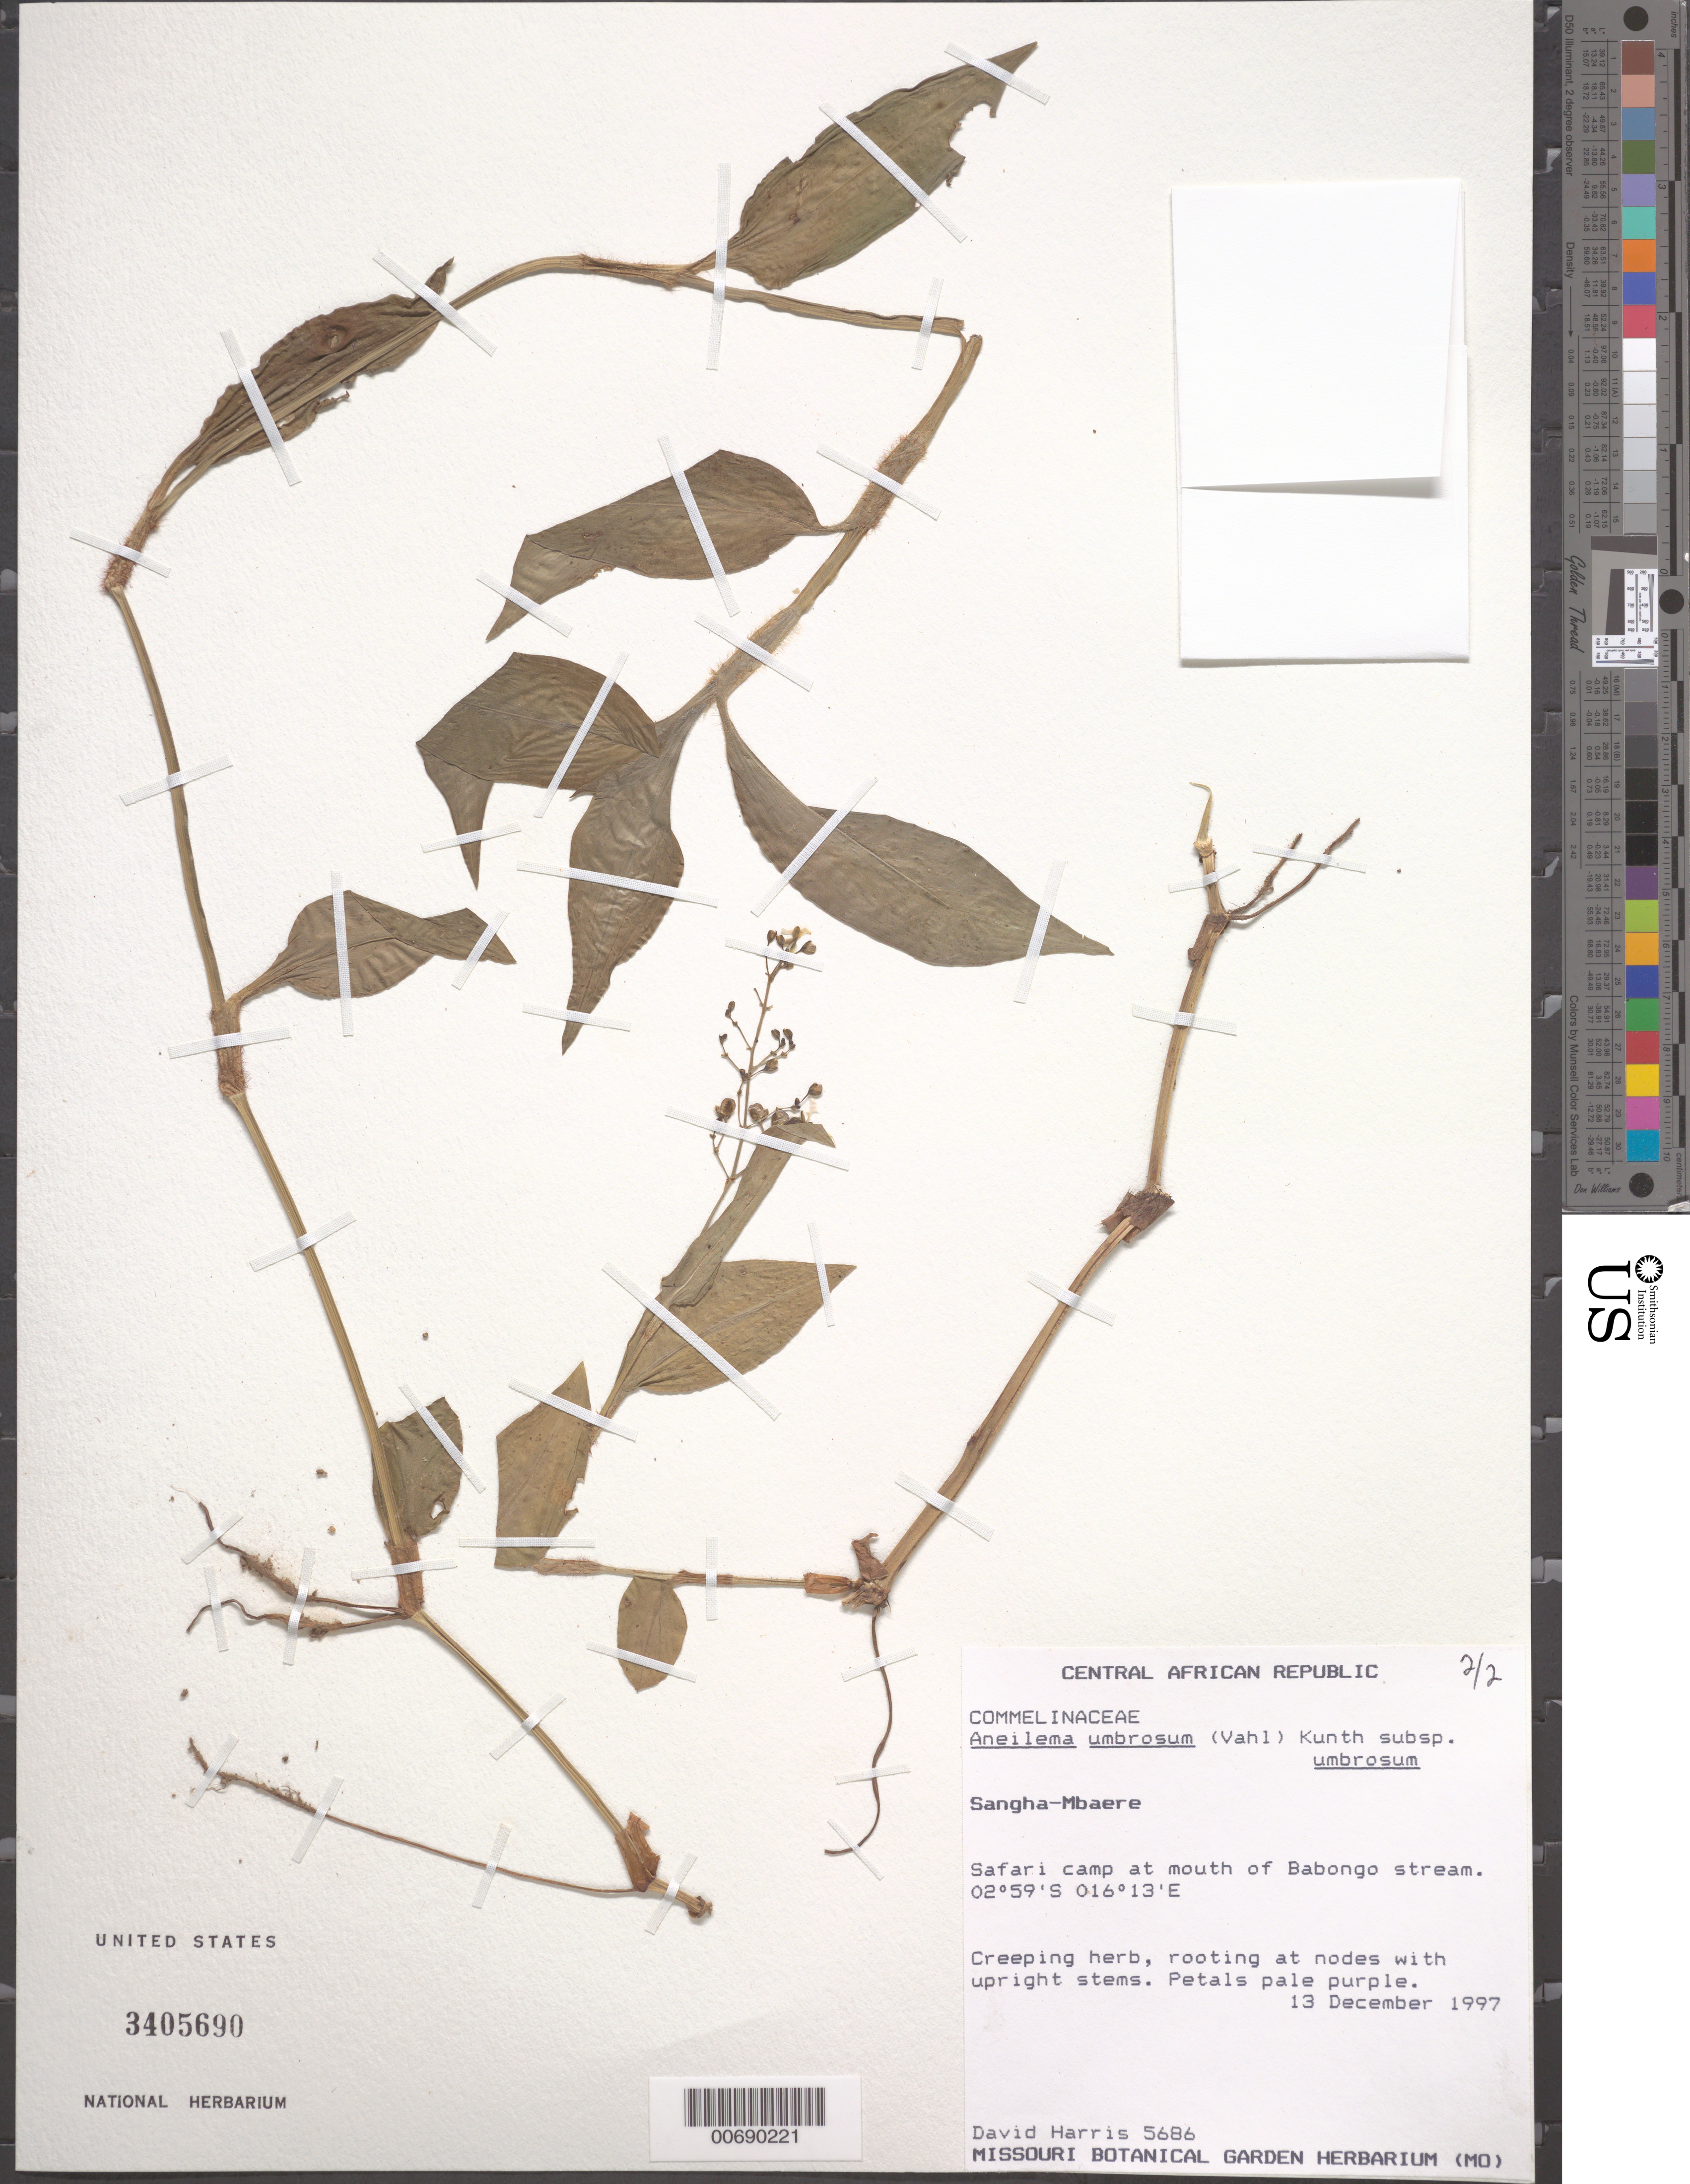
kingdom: Plantae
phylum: Tracheophyta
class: Liliopsida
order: Commelinales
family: Commelinaceae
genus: Aneilema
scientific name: Aneilema umbrosum subsp. umbrosum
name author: (Vahl) Kunth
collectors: D. J. Harris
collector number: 5686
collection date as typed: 13 Dec 1997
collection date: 1997-12-13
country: Central African Republic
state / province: Sangha-Mbaere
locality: Mbaere, Safari camp at mouth of Babongo stream.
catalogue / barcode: US 3405690